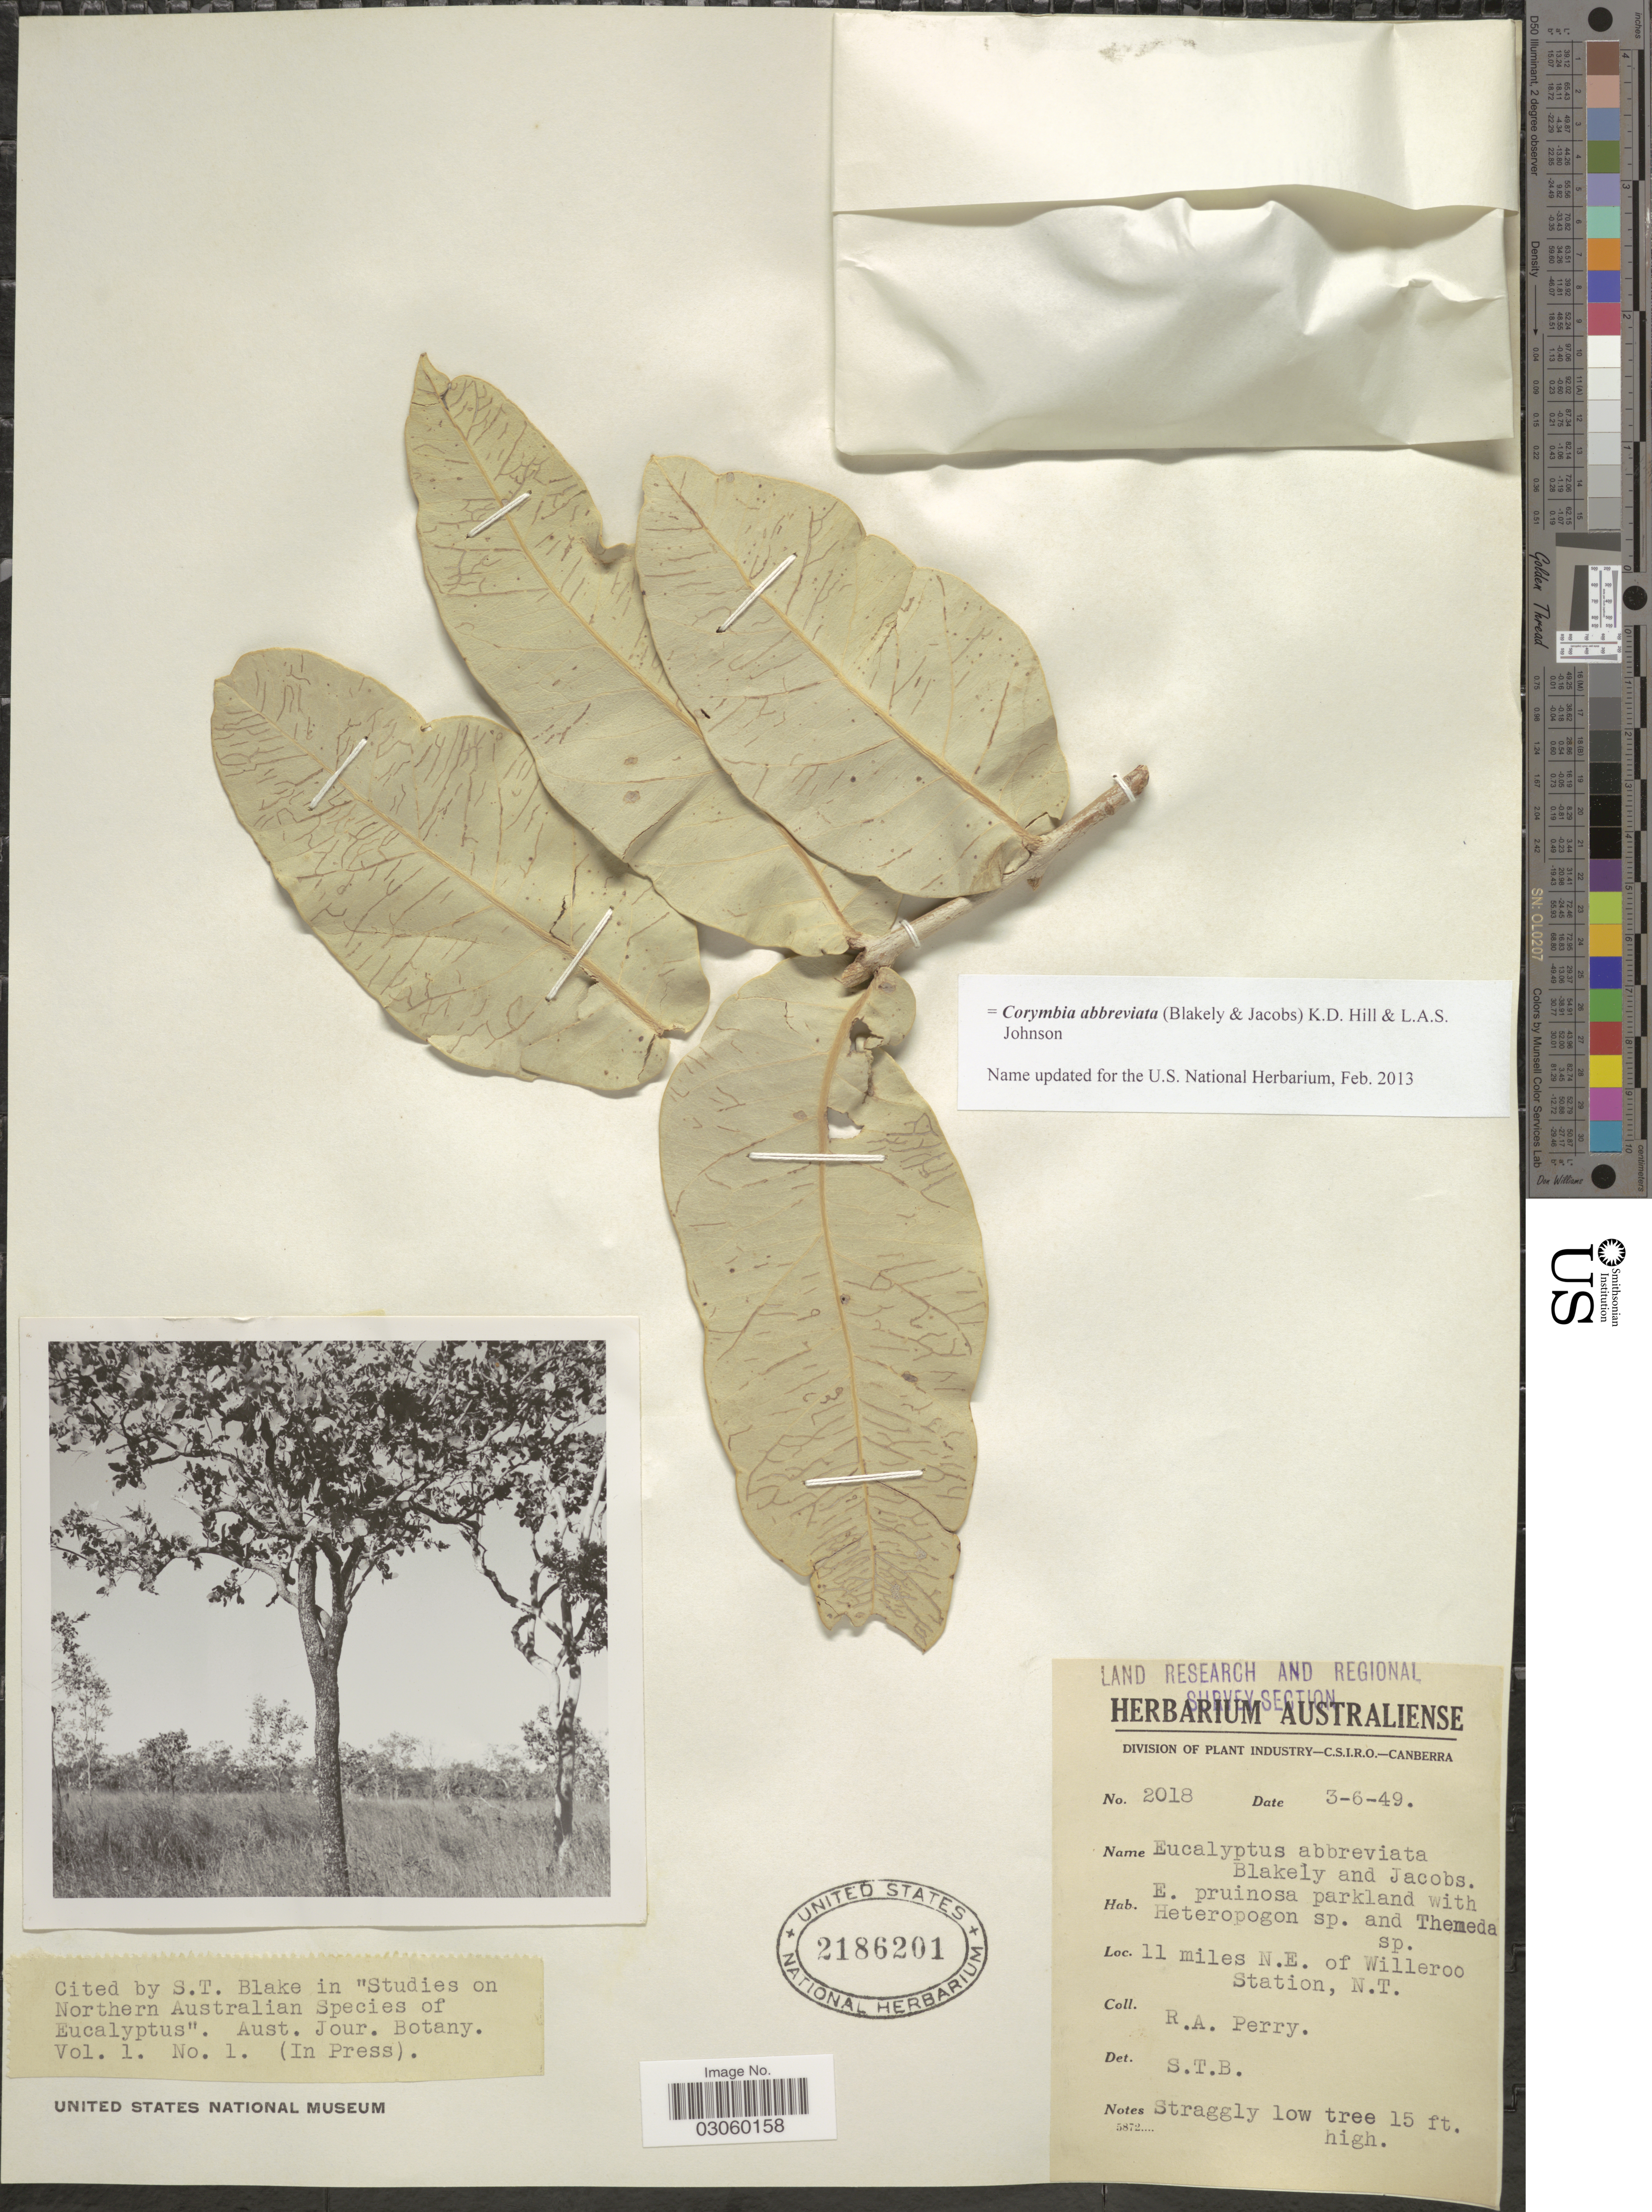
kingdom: Plantae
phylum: Tracheophyta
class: Magnoliopsida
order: Myrtales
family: Myrtaceae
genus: Corymbia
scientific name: Corymbia abbreviata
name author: (Blakely & Jacobs) K.D. Hill & L.A.S. Johnson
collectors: Perry, R. A.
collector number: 2018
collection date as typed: Transcribed d/m/y: 3/6/49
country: Australia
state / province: Northern Territory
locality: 11 miles N.E. of Willeroo Station.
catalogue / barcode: US 2186201